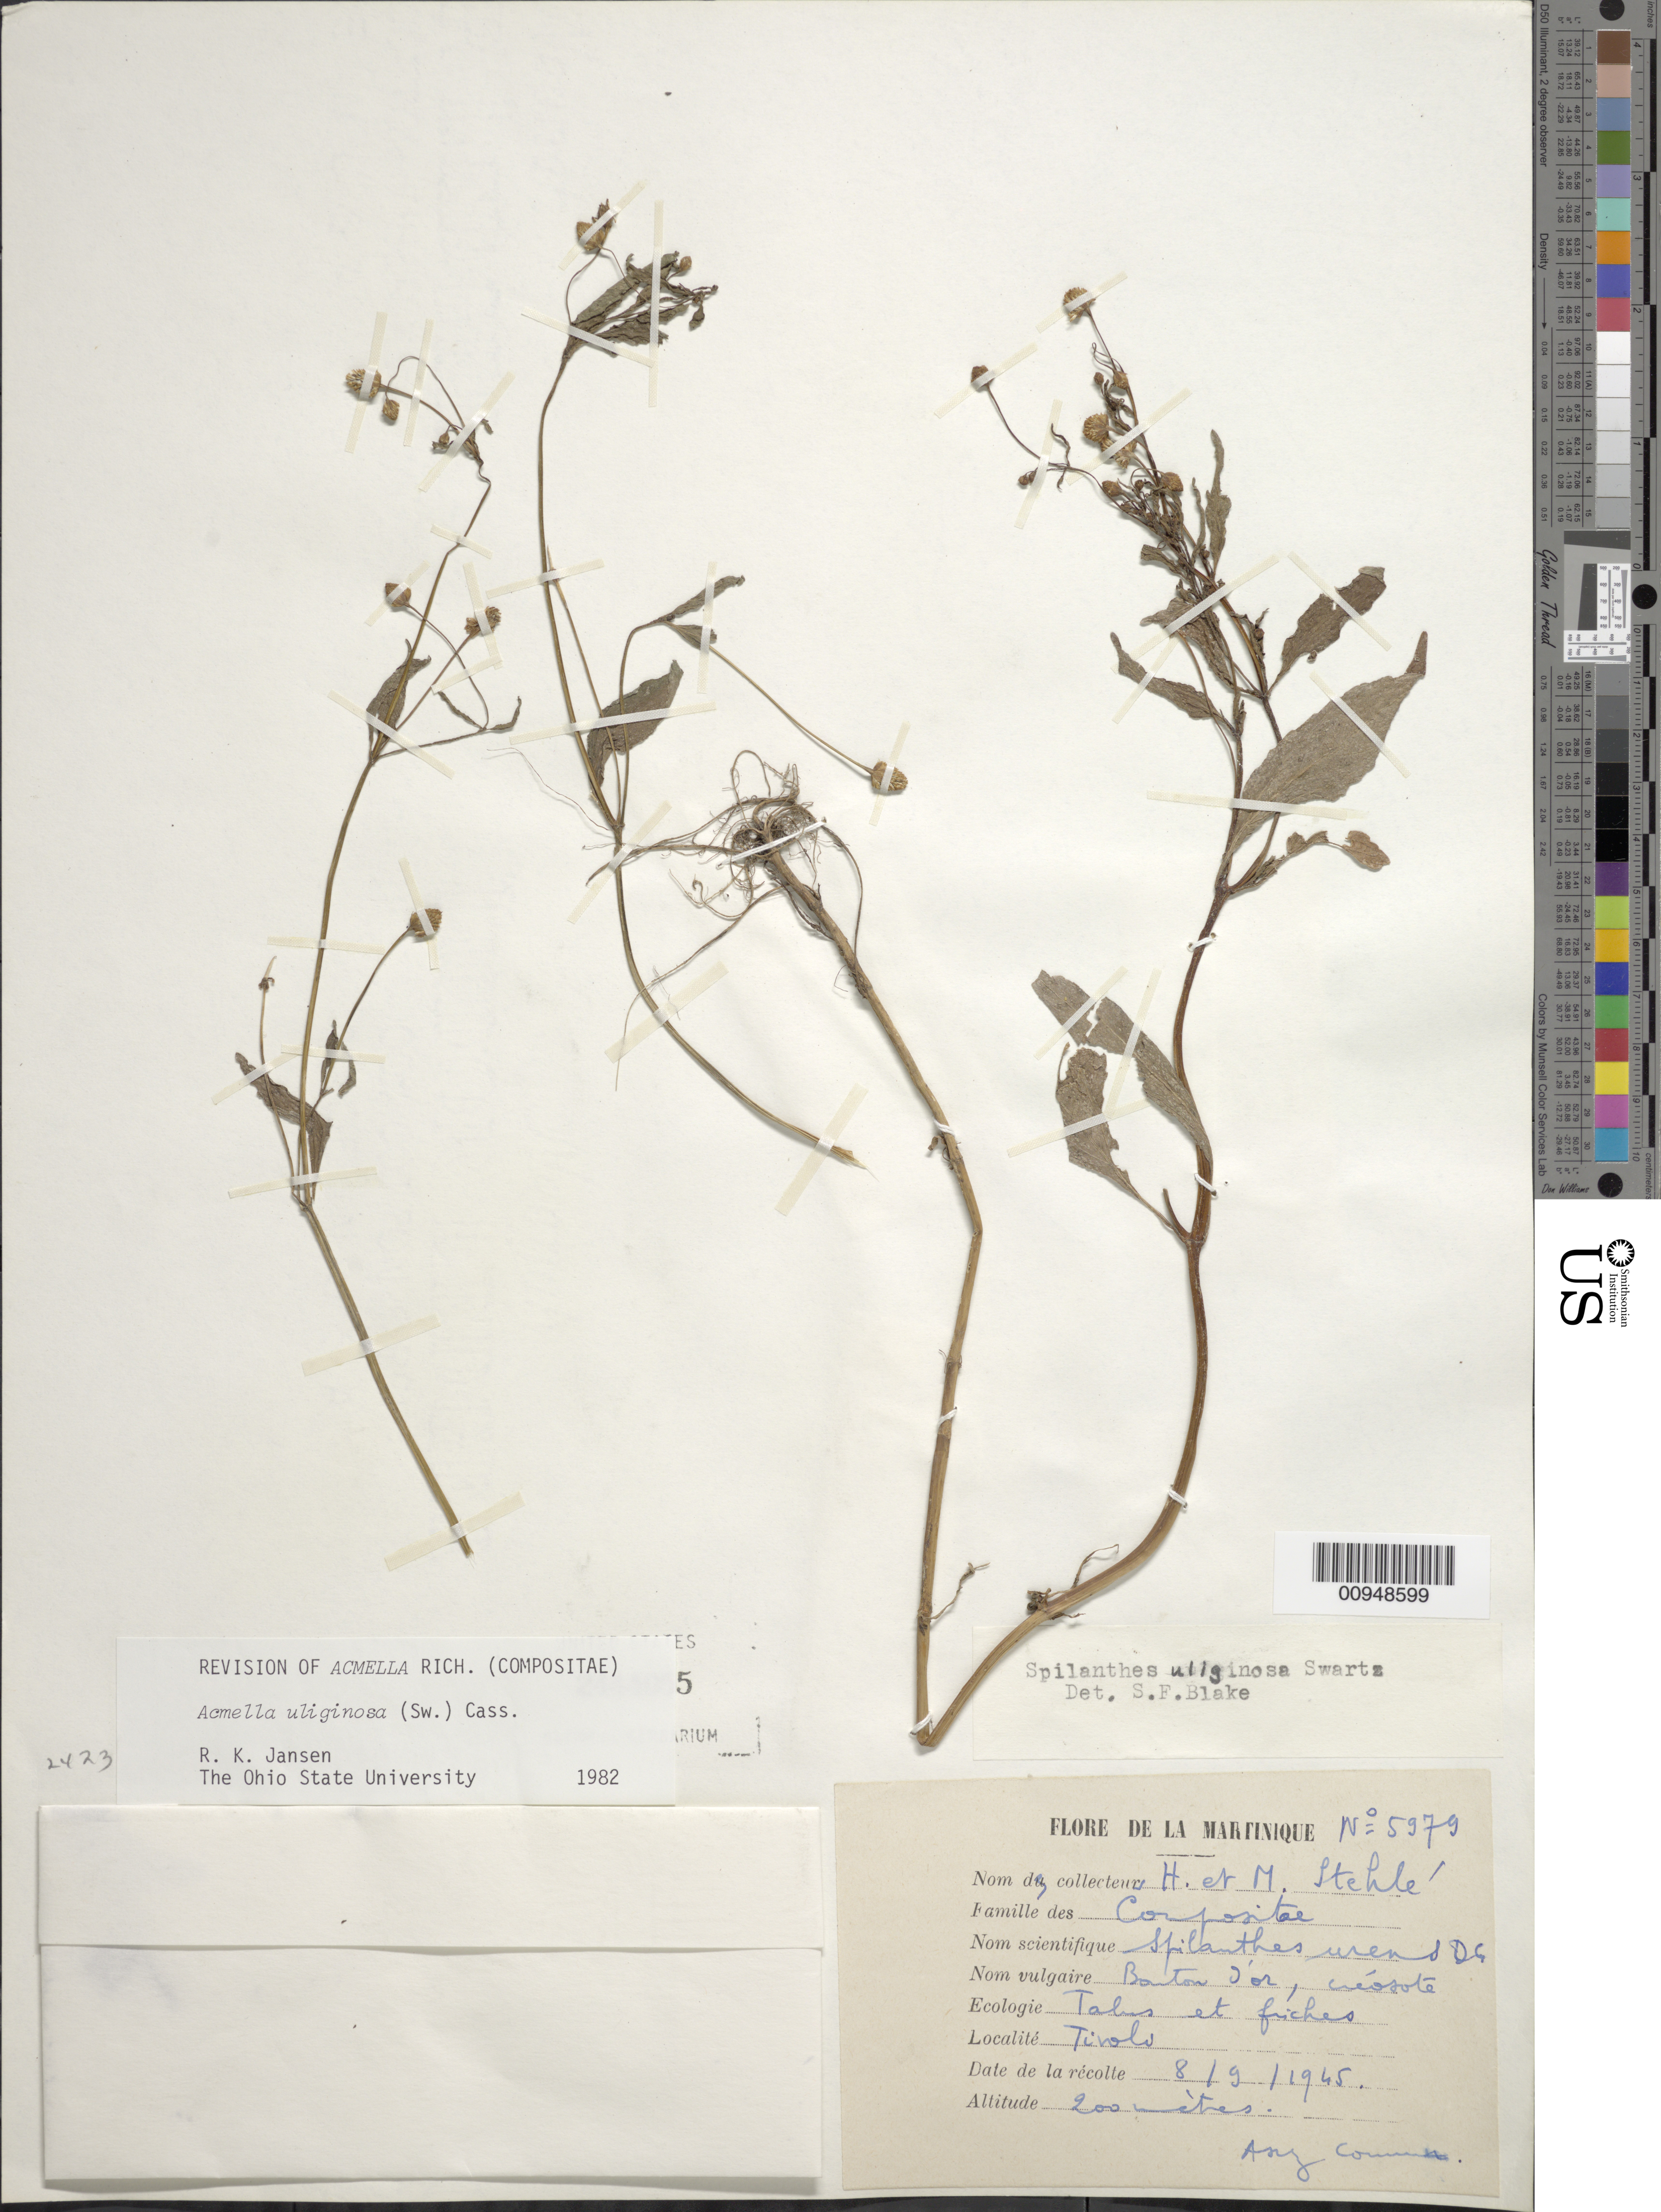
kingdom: Plantae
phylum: Tracheophyta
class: Magnoliopsida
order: Asterales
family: Asteraceae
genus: Acmella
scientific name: Acmella uliginosa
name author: (Sw.) Cass.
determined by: Jansen, R. K.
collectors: H. Stehlé & M. Stehlé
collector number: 5979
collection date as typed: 08 Sep 1945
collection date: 1945-09-08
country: Martinique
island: Martinique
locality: Tivoli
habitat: Talus et friches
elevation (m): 200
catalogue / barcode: US 2444055